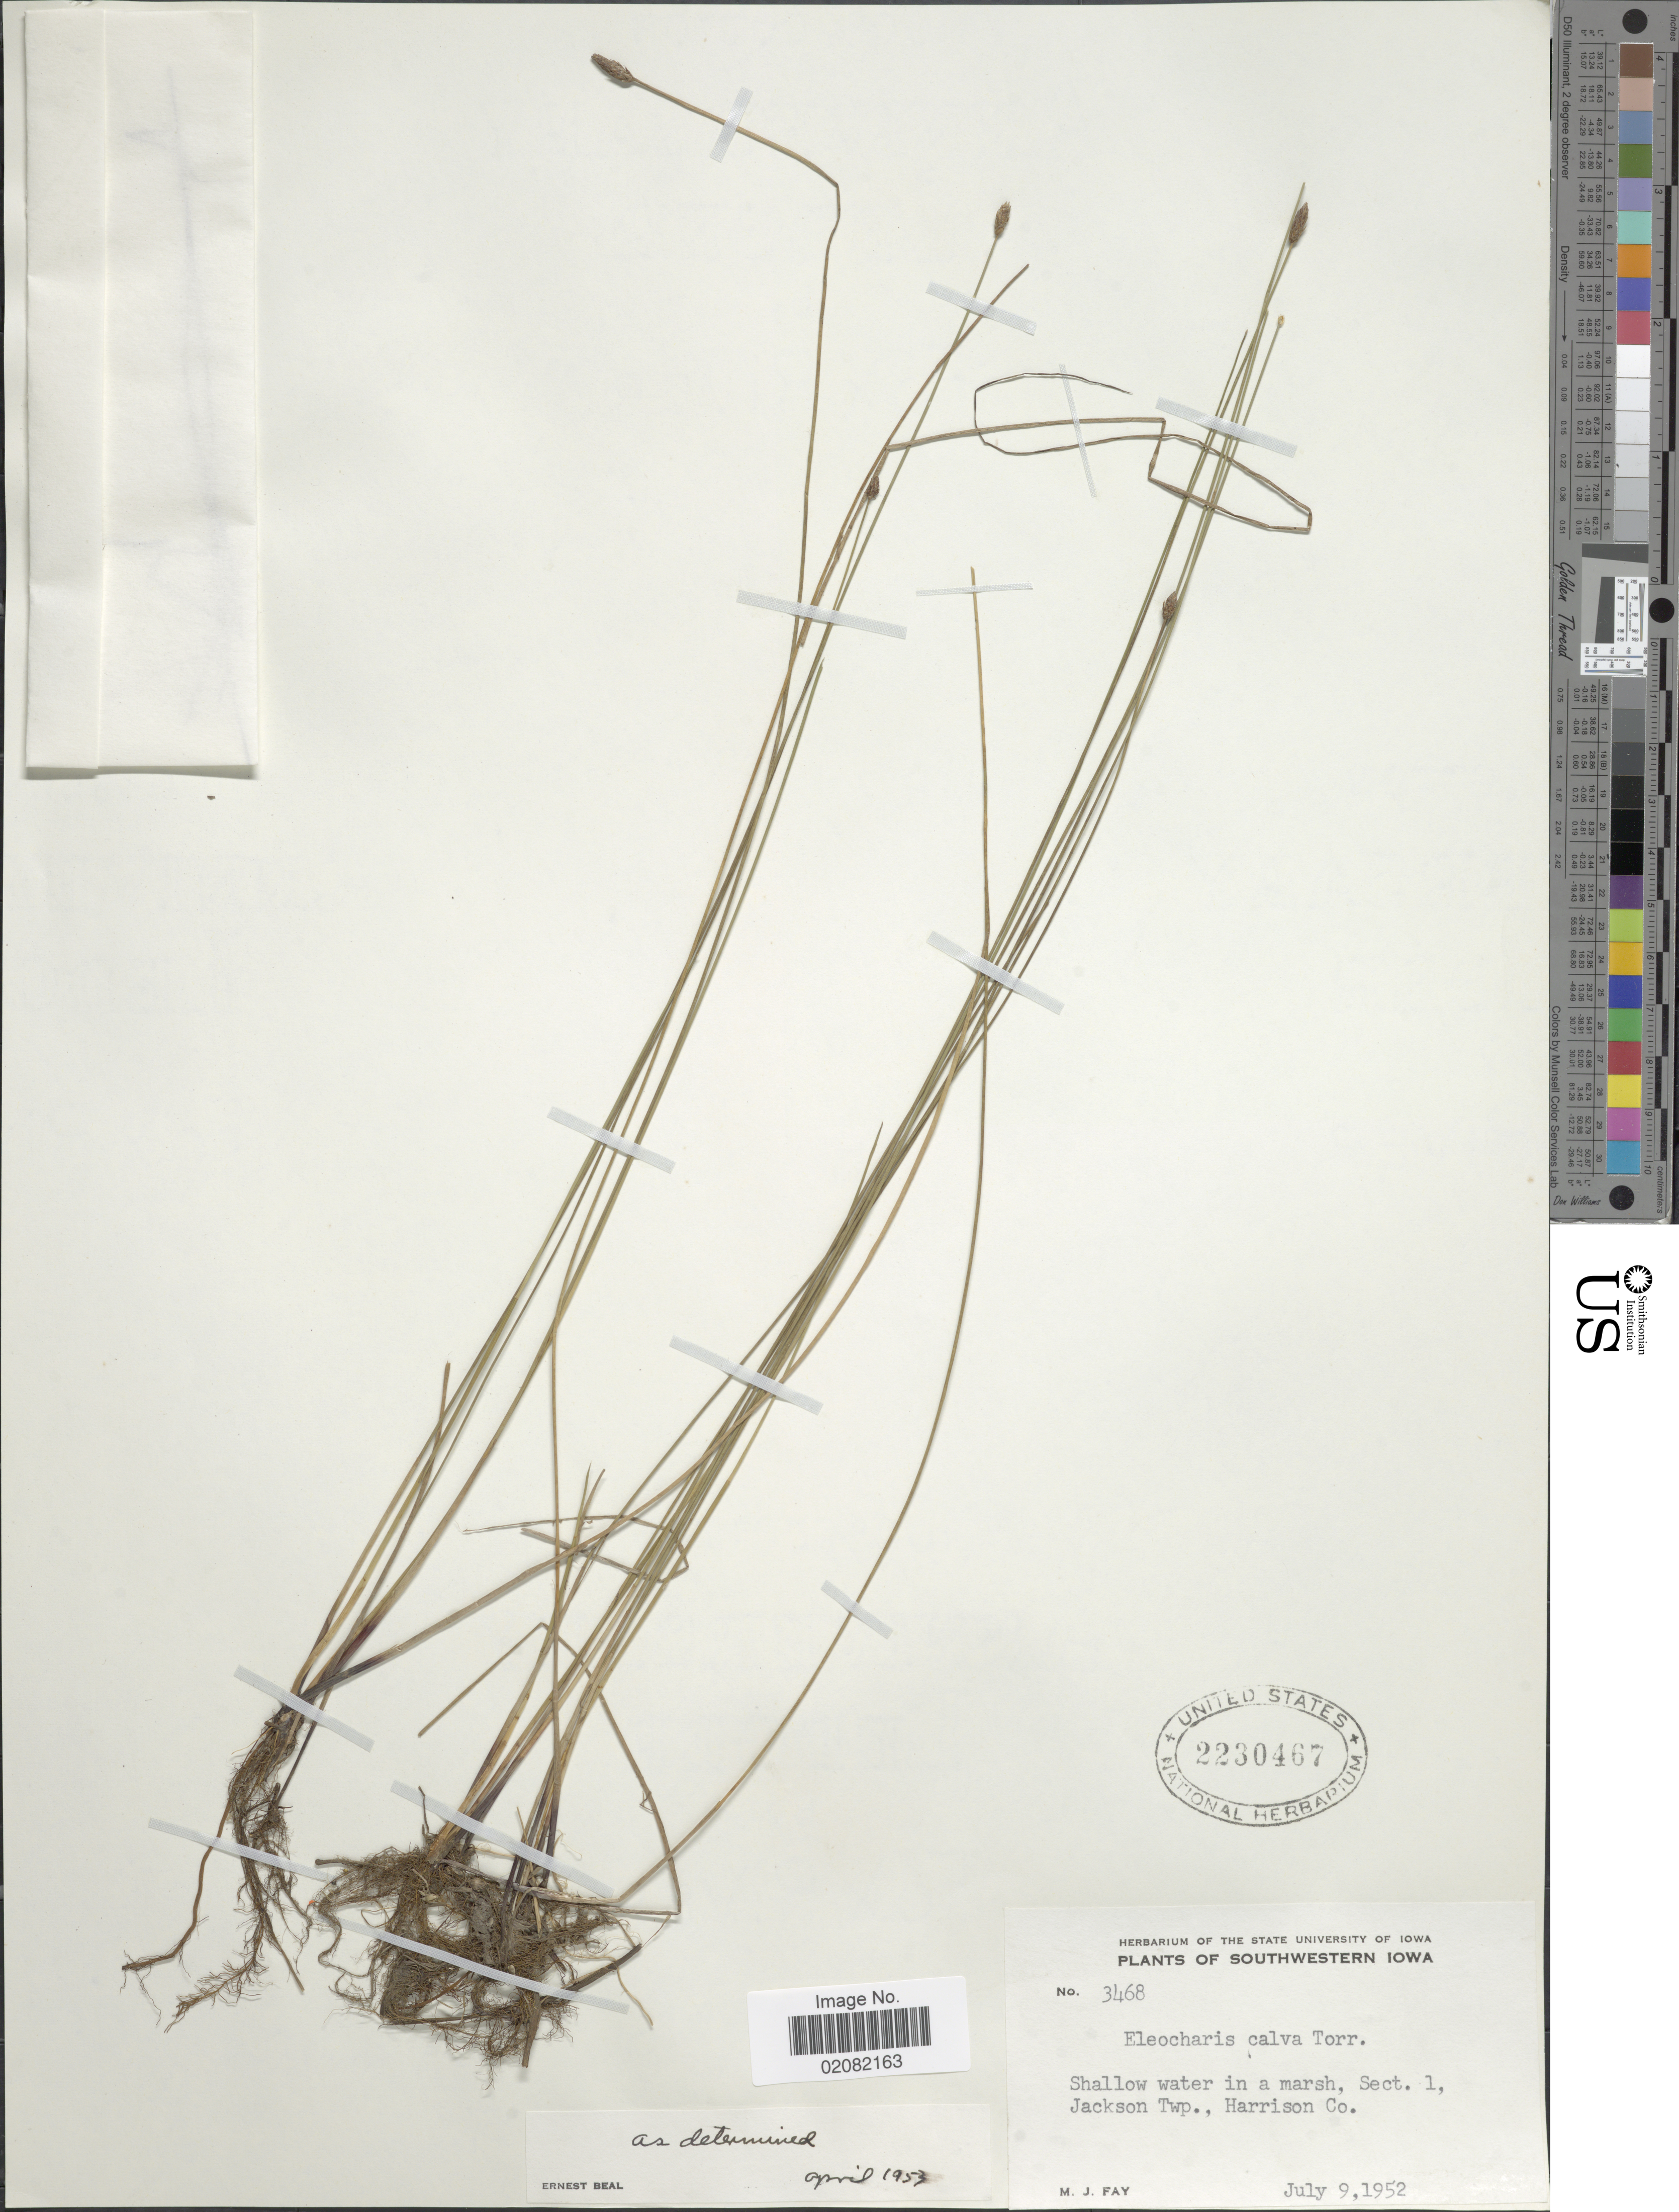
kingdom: Plantae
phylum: Tracheophyta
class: Liliopsida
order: Poales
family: Cyperaceae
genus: Eleocharis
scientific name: Eleocharis erythropoda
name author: Steud.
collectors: M. Fay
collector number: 3468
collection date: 1952-07-09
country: United States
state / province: Iowa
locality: Southwestern Iowa, Shallow water in a marsh, Sect. 1, Jackson Twp., Harrison Co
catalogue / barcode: US 2230467